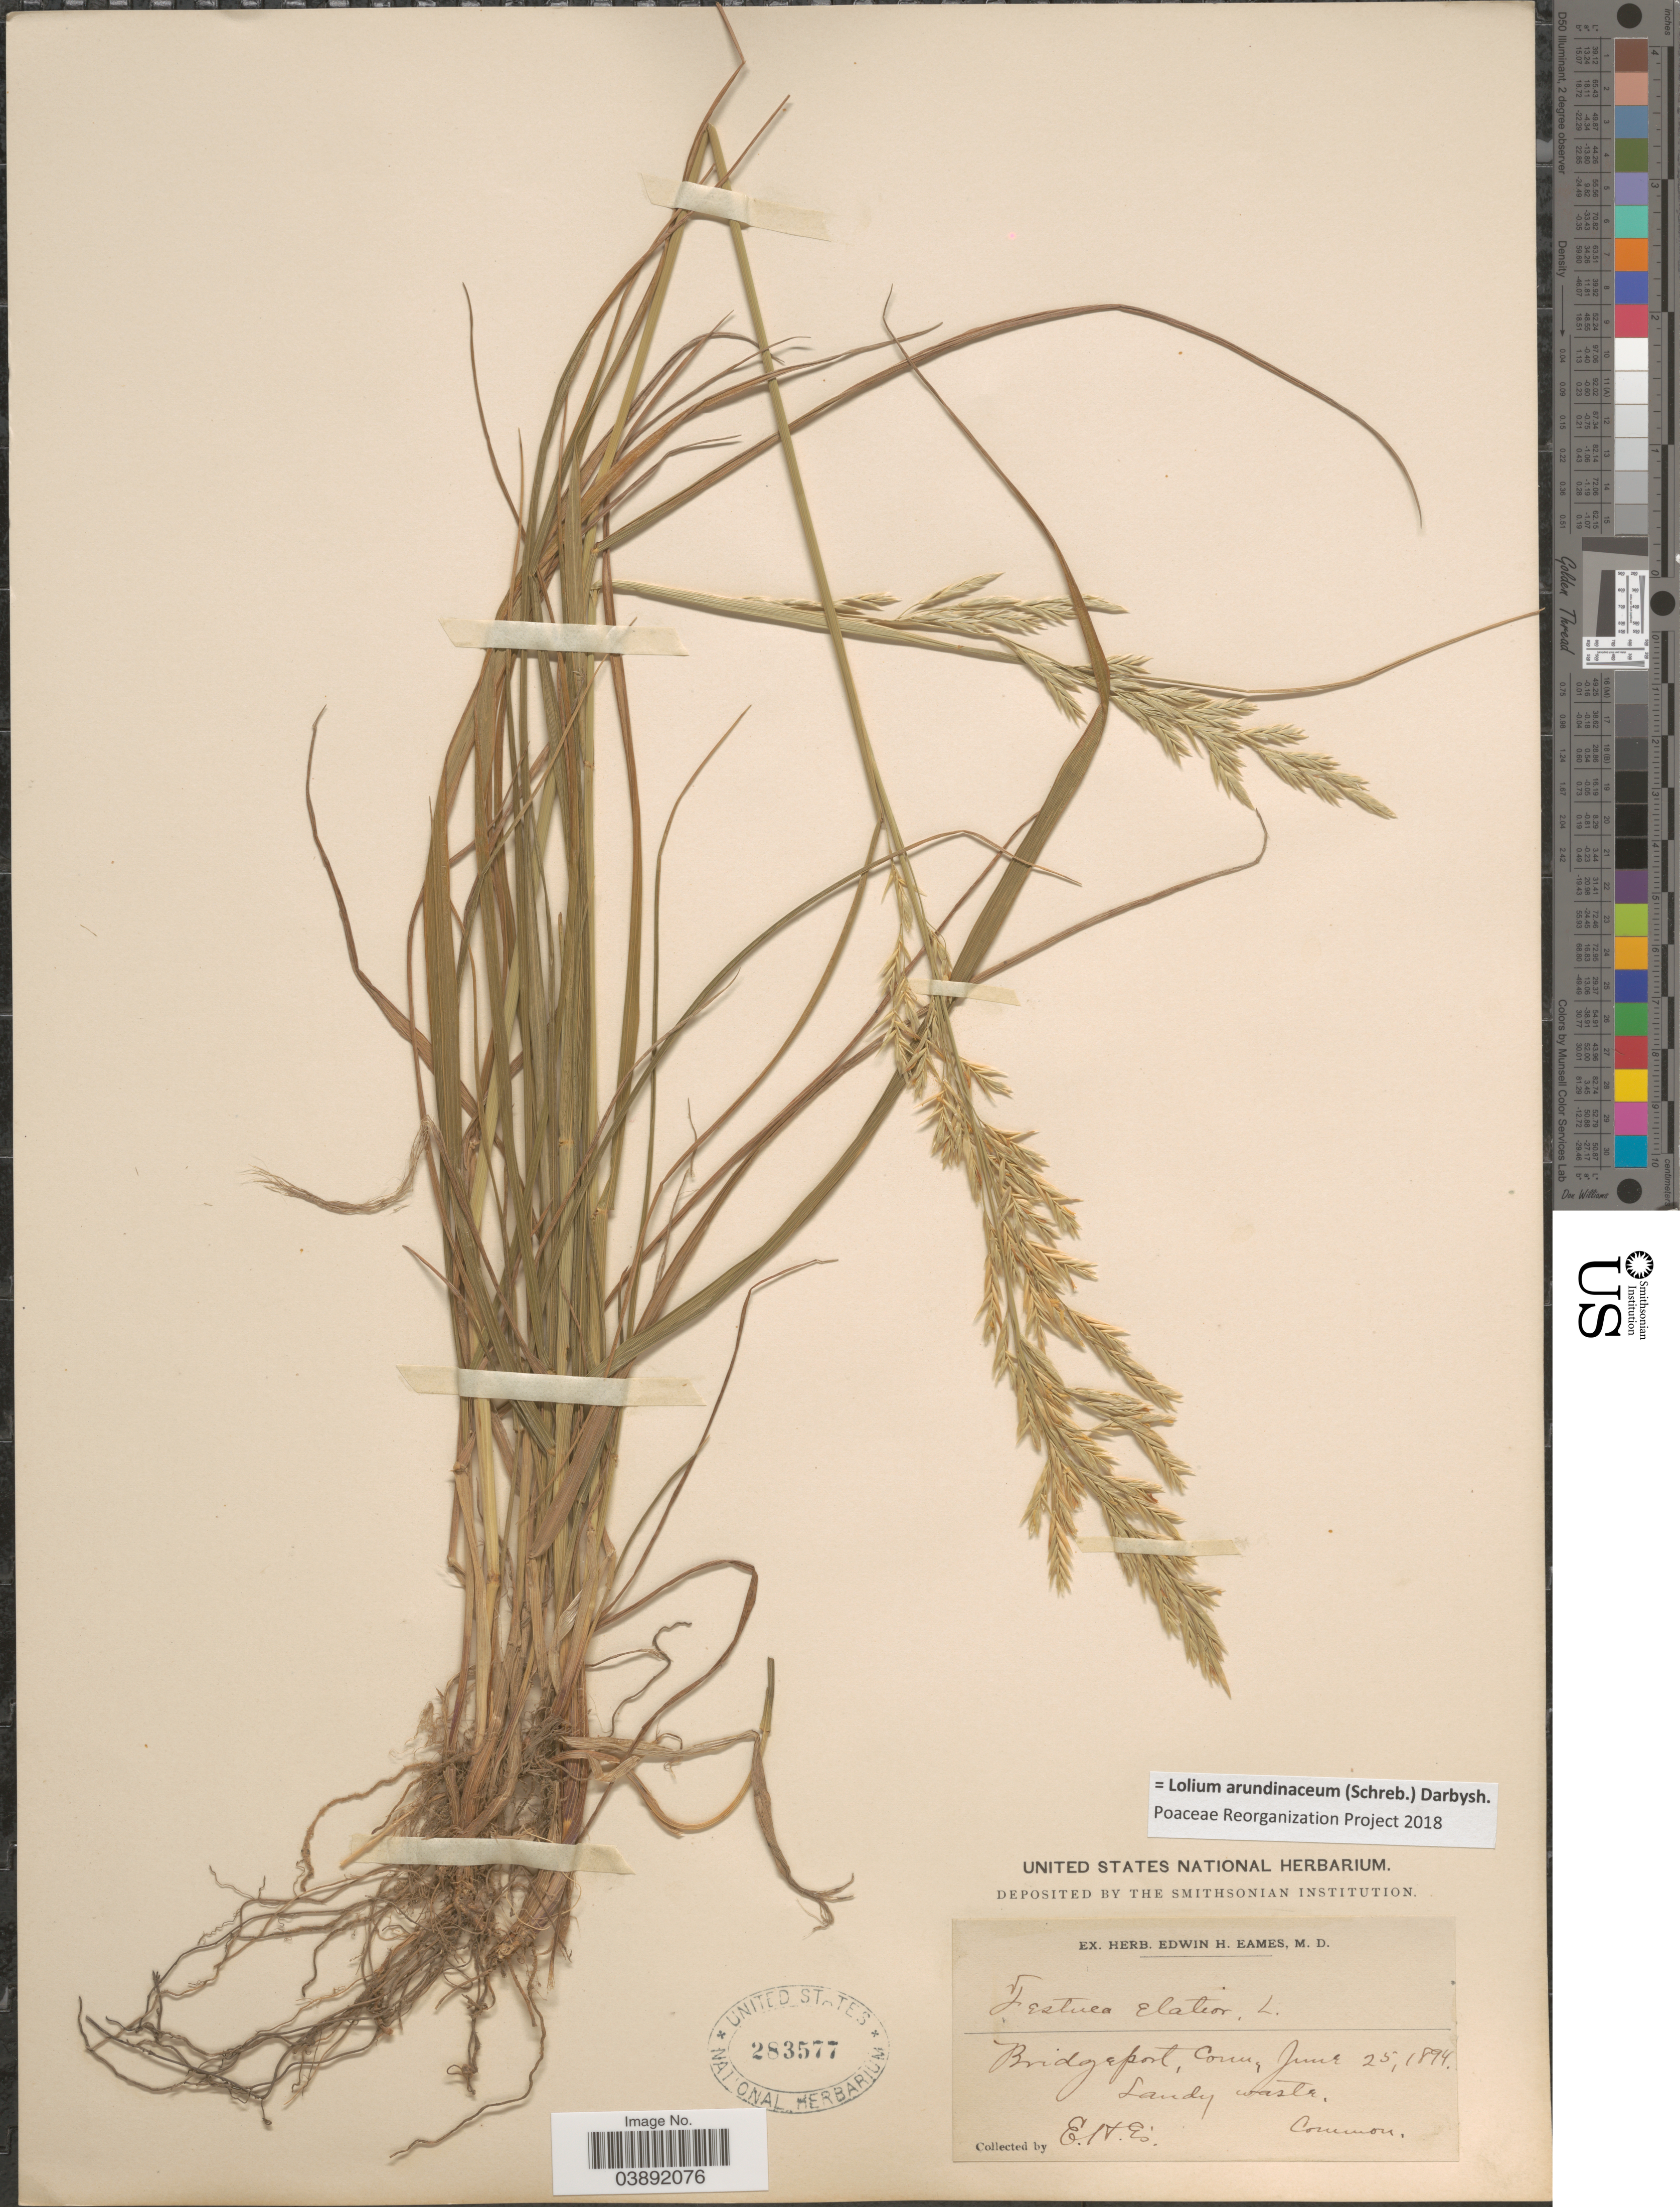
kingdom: Plantae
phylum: Tracheophyta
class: Liliopsida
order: Poales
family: Poaceae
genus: Lolium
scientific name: Lolium arundinaceum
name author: (Schreb.) Darbysh.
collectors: E. H. Eames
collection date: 1894-06-25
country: United States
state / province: Connecticut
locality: Bridgeport.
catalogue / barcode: US 283577